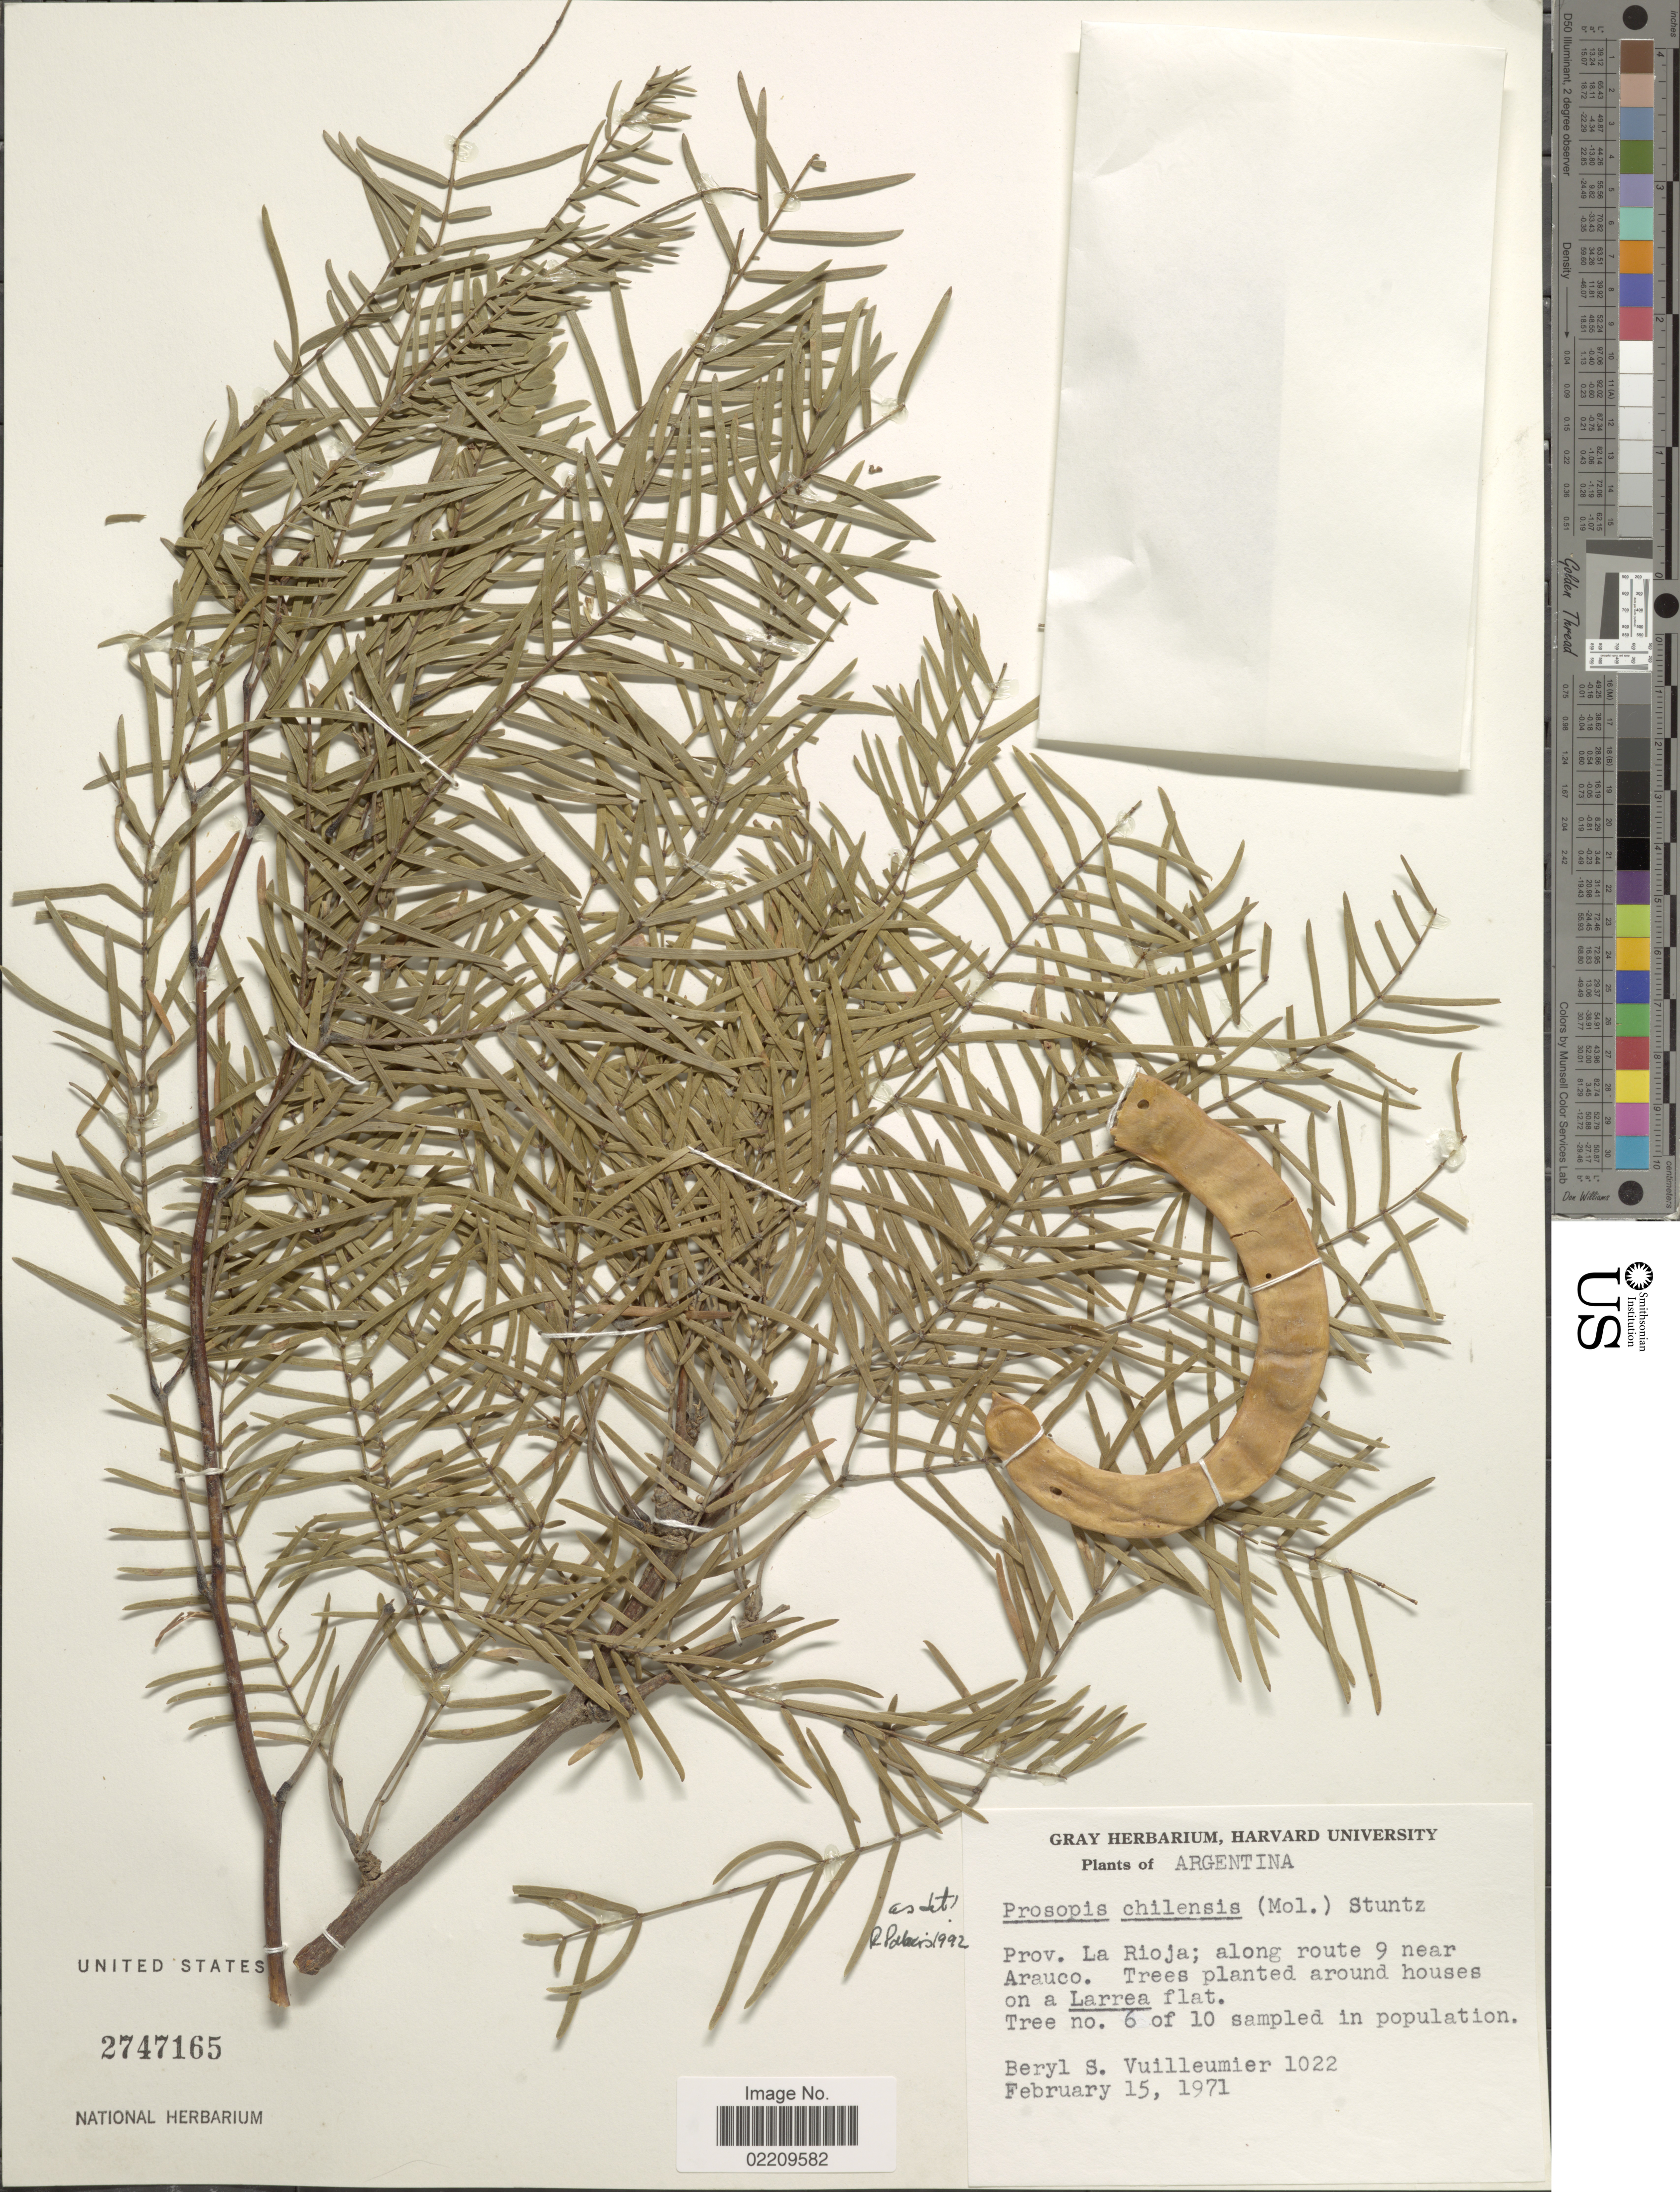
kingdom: Plantae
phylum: Tracheophyta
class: Magnoliopsida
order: Fabales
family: Fabaceae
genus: Neltuma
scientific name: Neltuma chilensis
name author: (Molina) C. E. Hughes & G.P. Lewis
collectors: B. Vuilleumier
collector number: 1022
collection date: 1971-02-15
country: Argentina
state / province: La Rioja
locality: Prov. la Rioja; along route 9 near Arauco. Trees planted around houses on a Larea flat.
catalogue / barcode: US 2747165